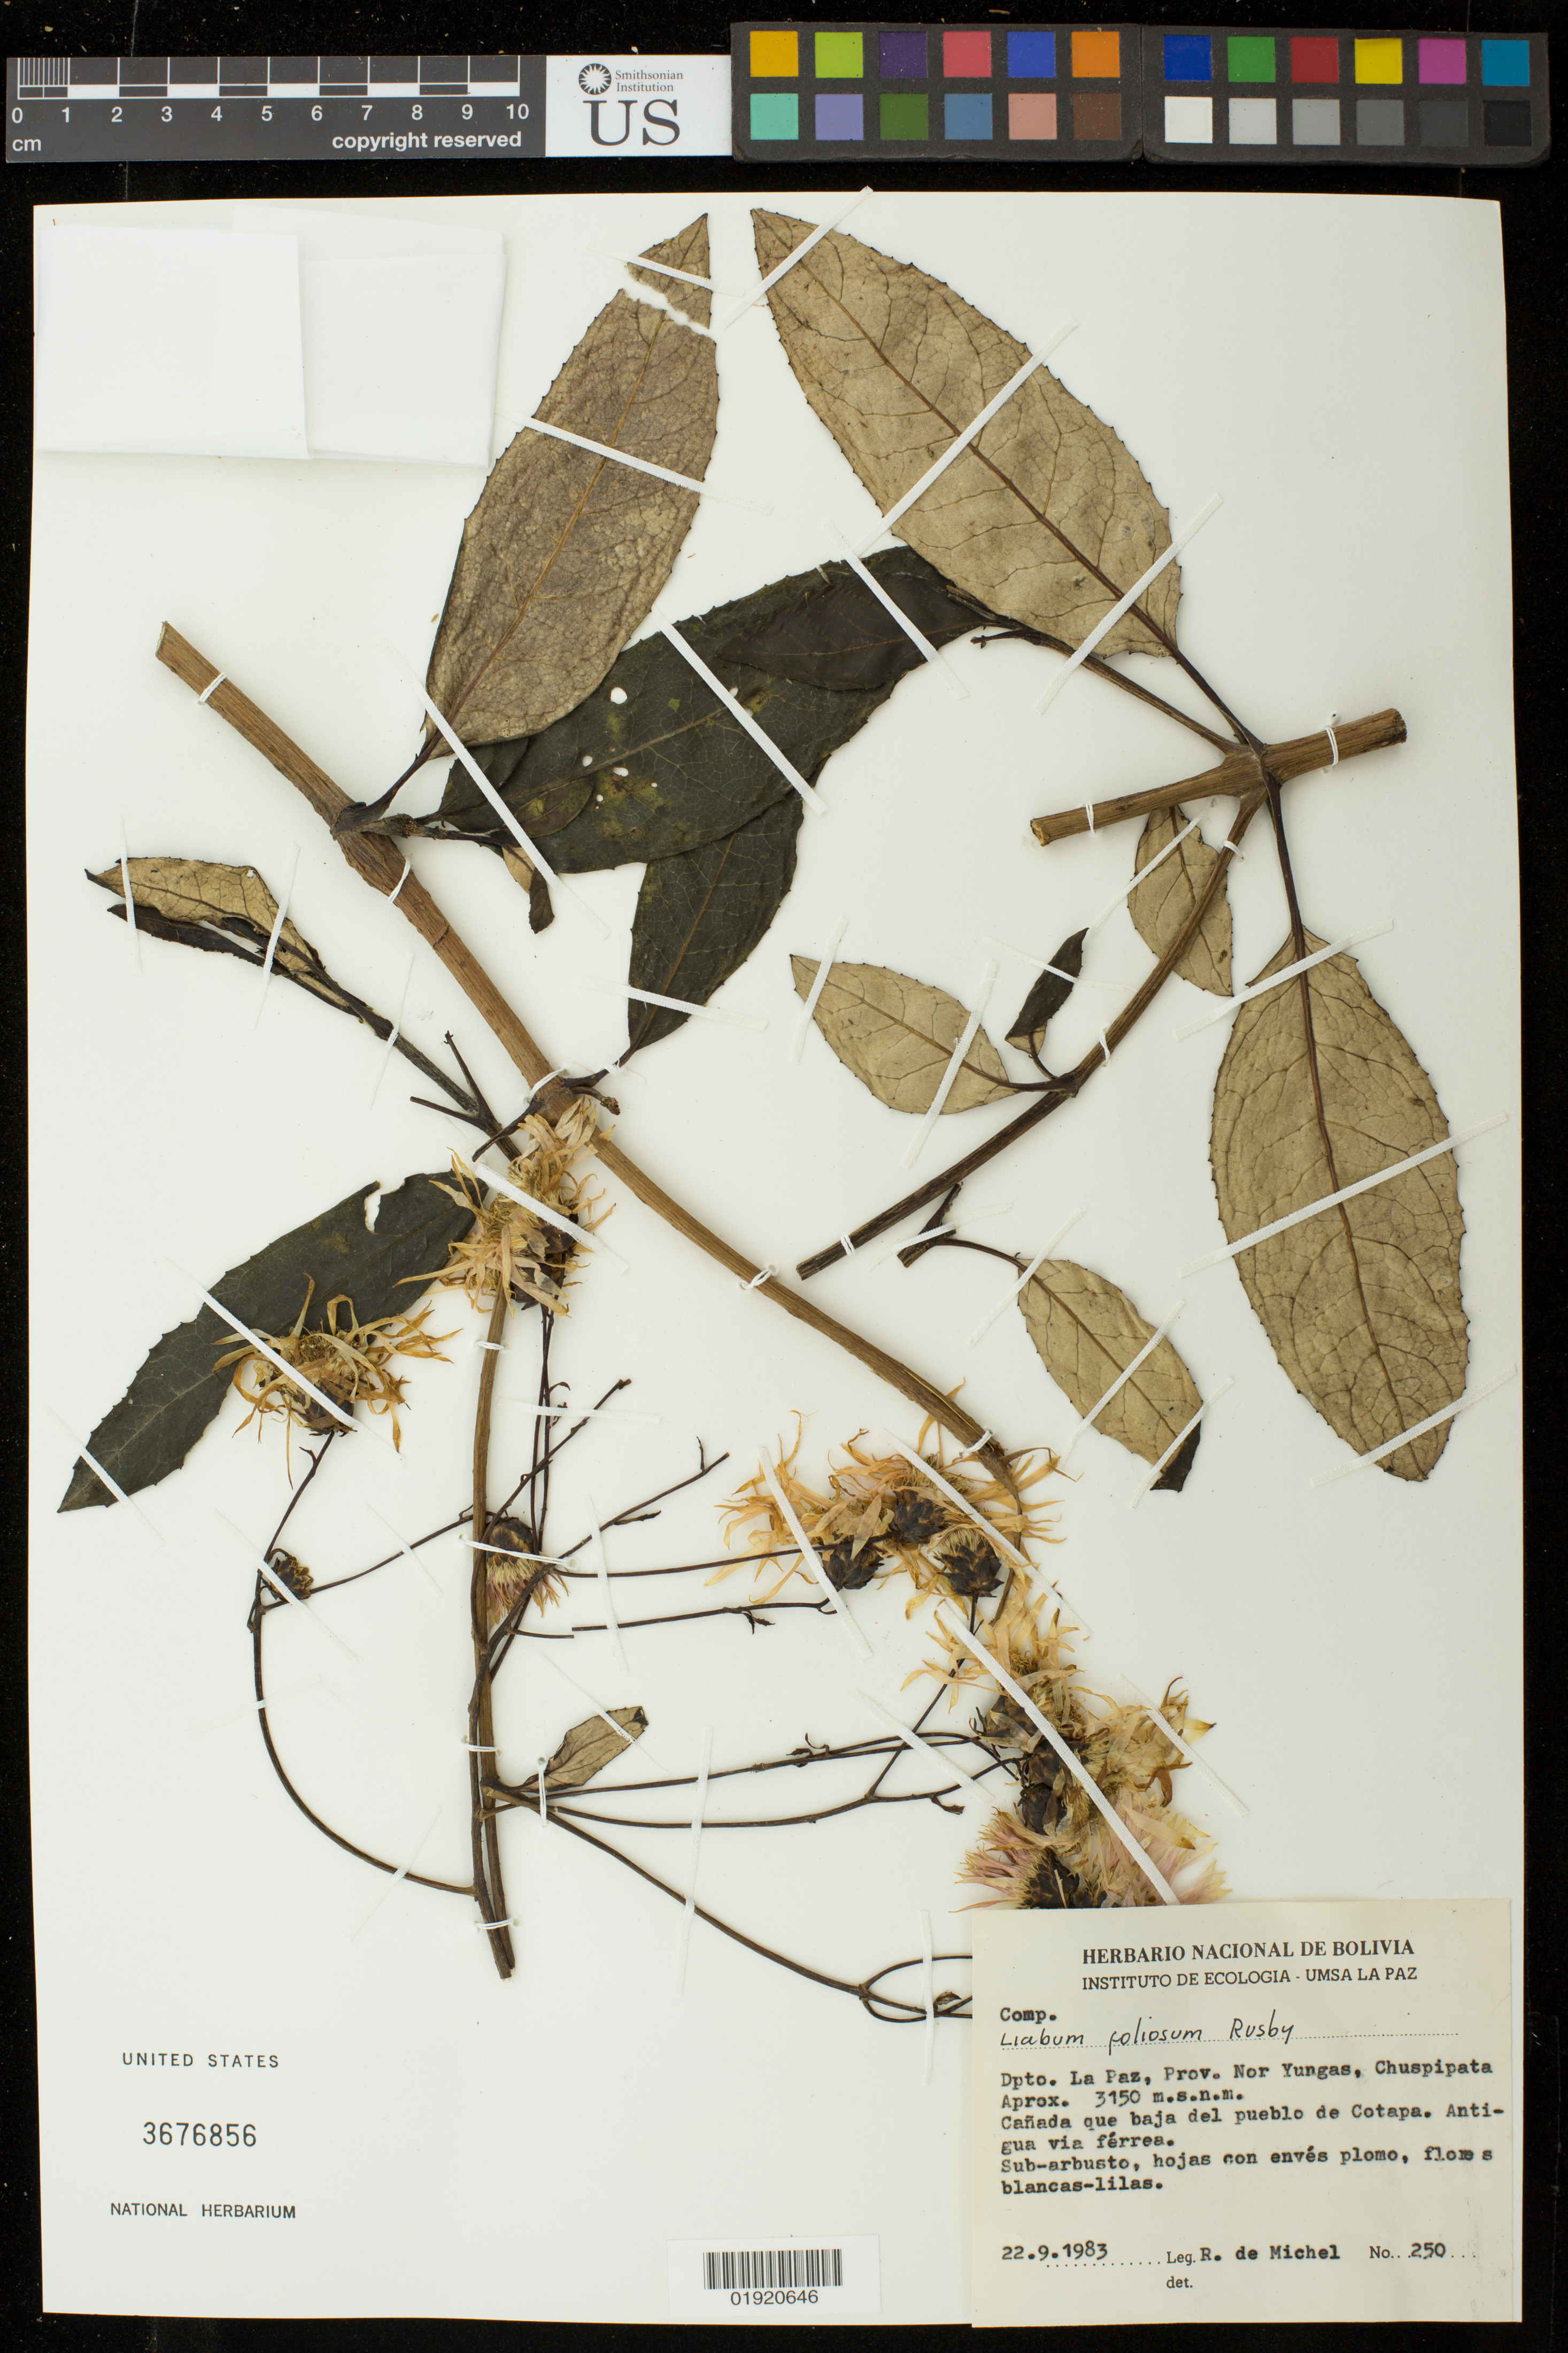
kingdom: Plantae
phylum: Tracheophyta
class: Magnoliopsida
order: Asterales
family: Asteraceae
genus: Munnozia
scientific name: Munnozia foliosa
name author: Rusby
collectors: R. d. Michel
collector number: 250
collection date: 1983-09-22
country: Bolivia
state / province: La Paz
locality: Dpto. La Paz, Prov. Nor Yungas, Chuspipata.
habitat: Canada que baja del pueblo de Cotapa. Antigua via ferrea.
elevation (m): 3150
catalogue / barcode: US 3676856